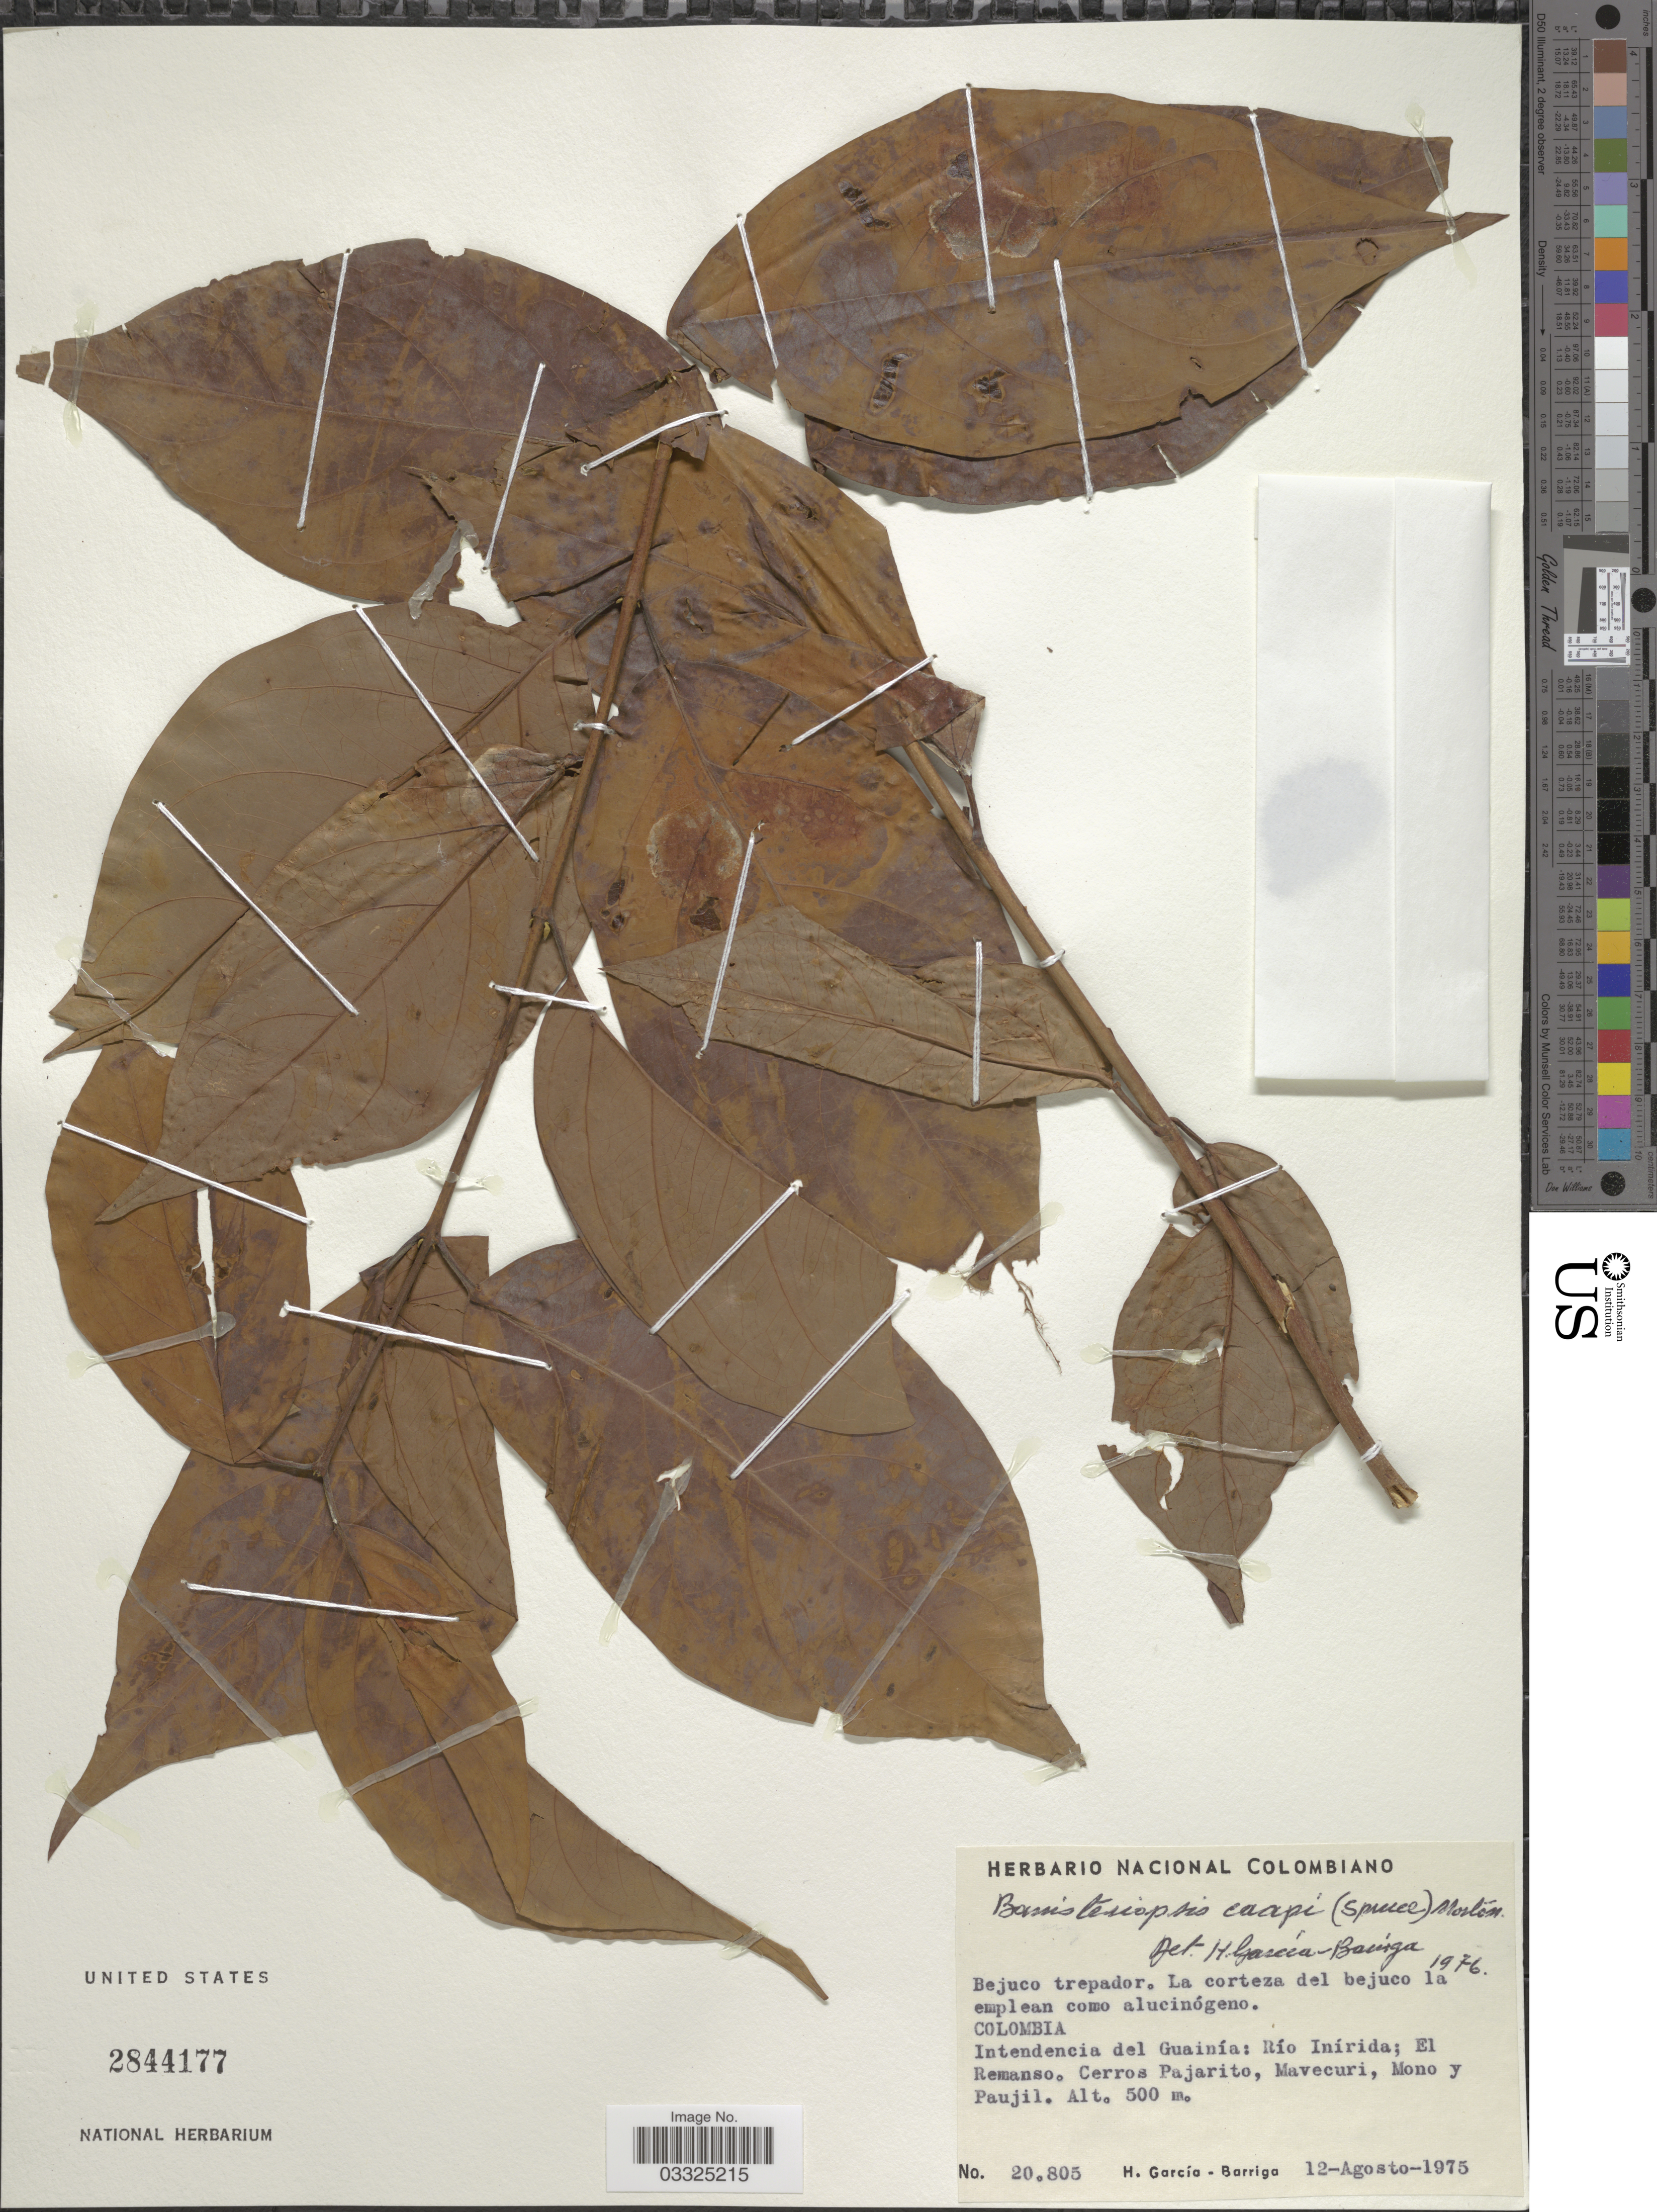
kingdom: Plantae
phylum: Tracheophyta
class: Magnoliopsida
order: Malpighiales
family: Malpighiaceae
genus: Banisteriopsis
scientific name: Banisteriopsis caapi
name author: (Spruce ex Griseb.) C.V. Morton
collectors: H. García Barriga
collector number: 20805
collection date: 1975-08-12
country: Colombia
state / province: Guainía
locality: Intendencia del Guainía: Río Inírida; El Remanso. Cerros Pajarito, Mavecuri, Mono y Paujil.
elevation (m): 500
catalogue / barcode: US 2844177